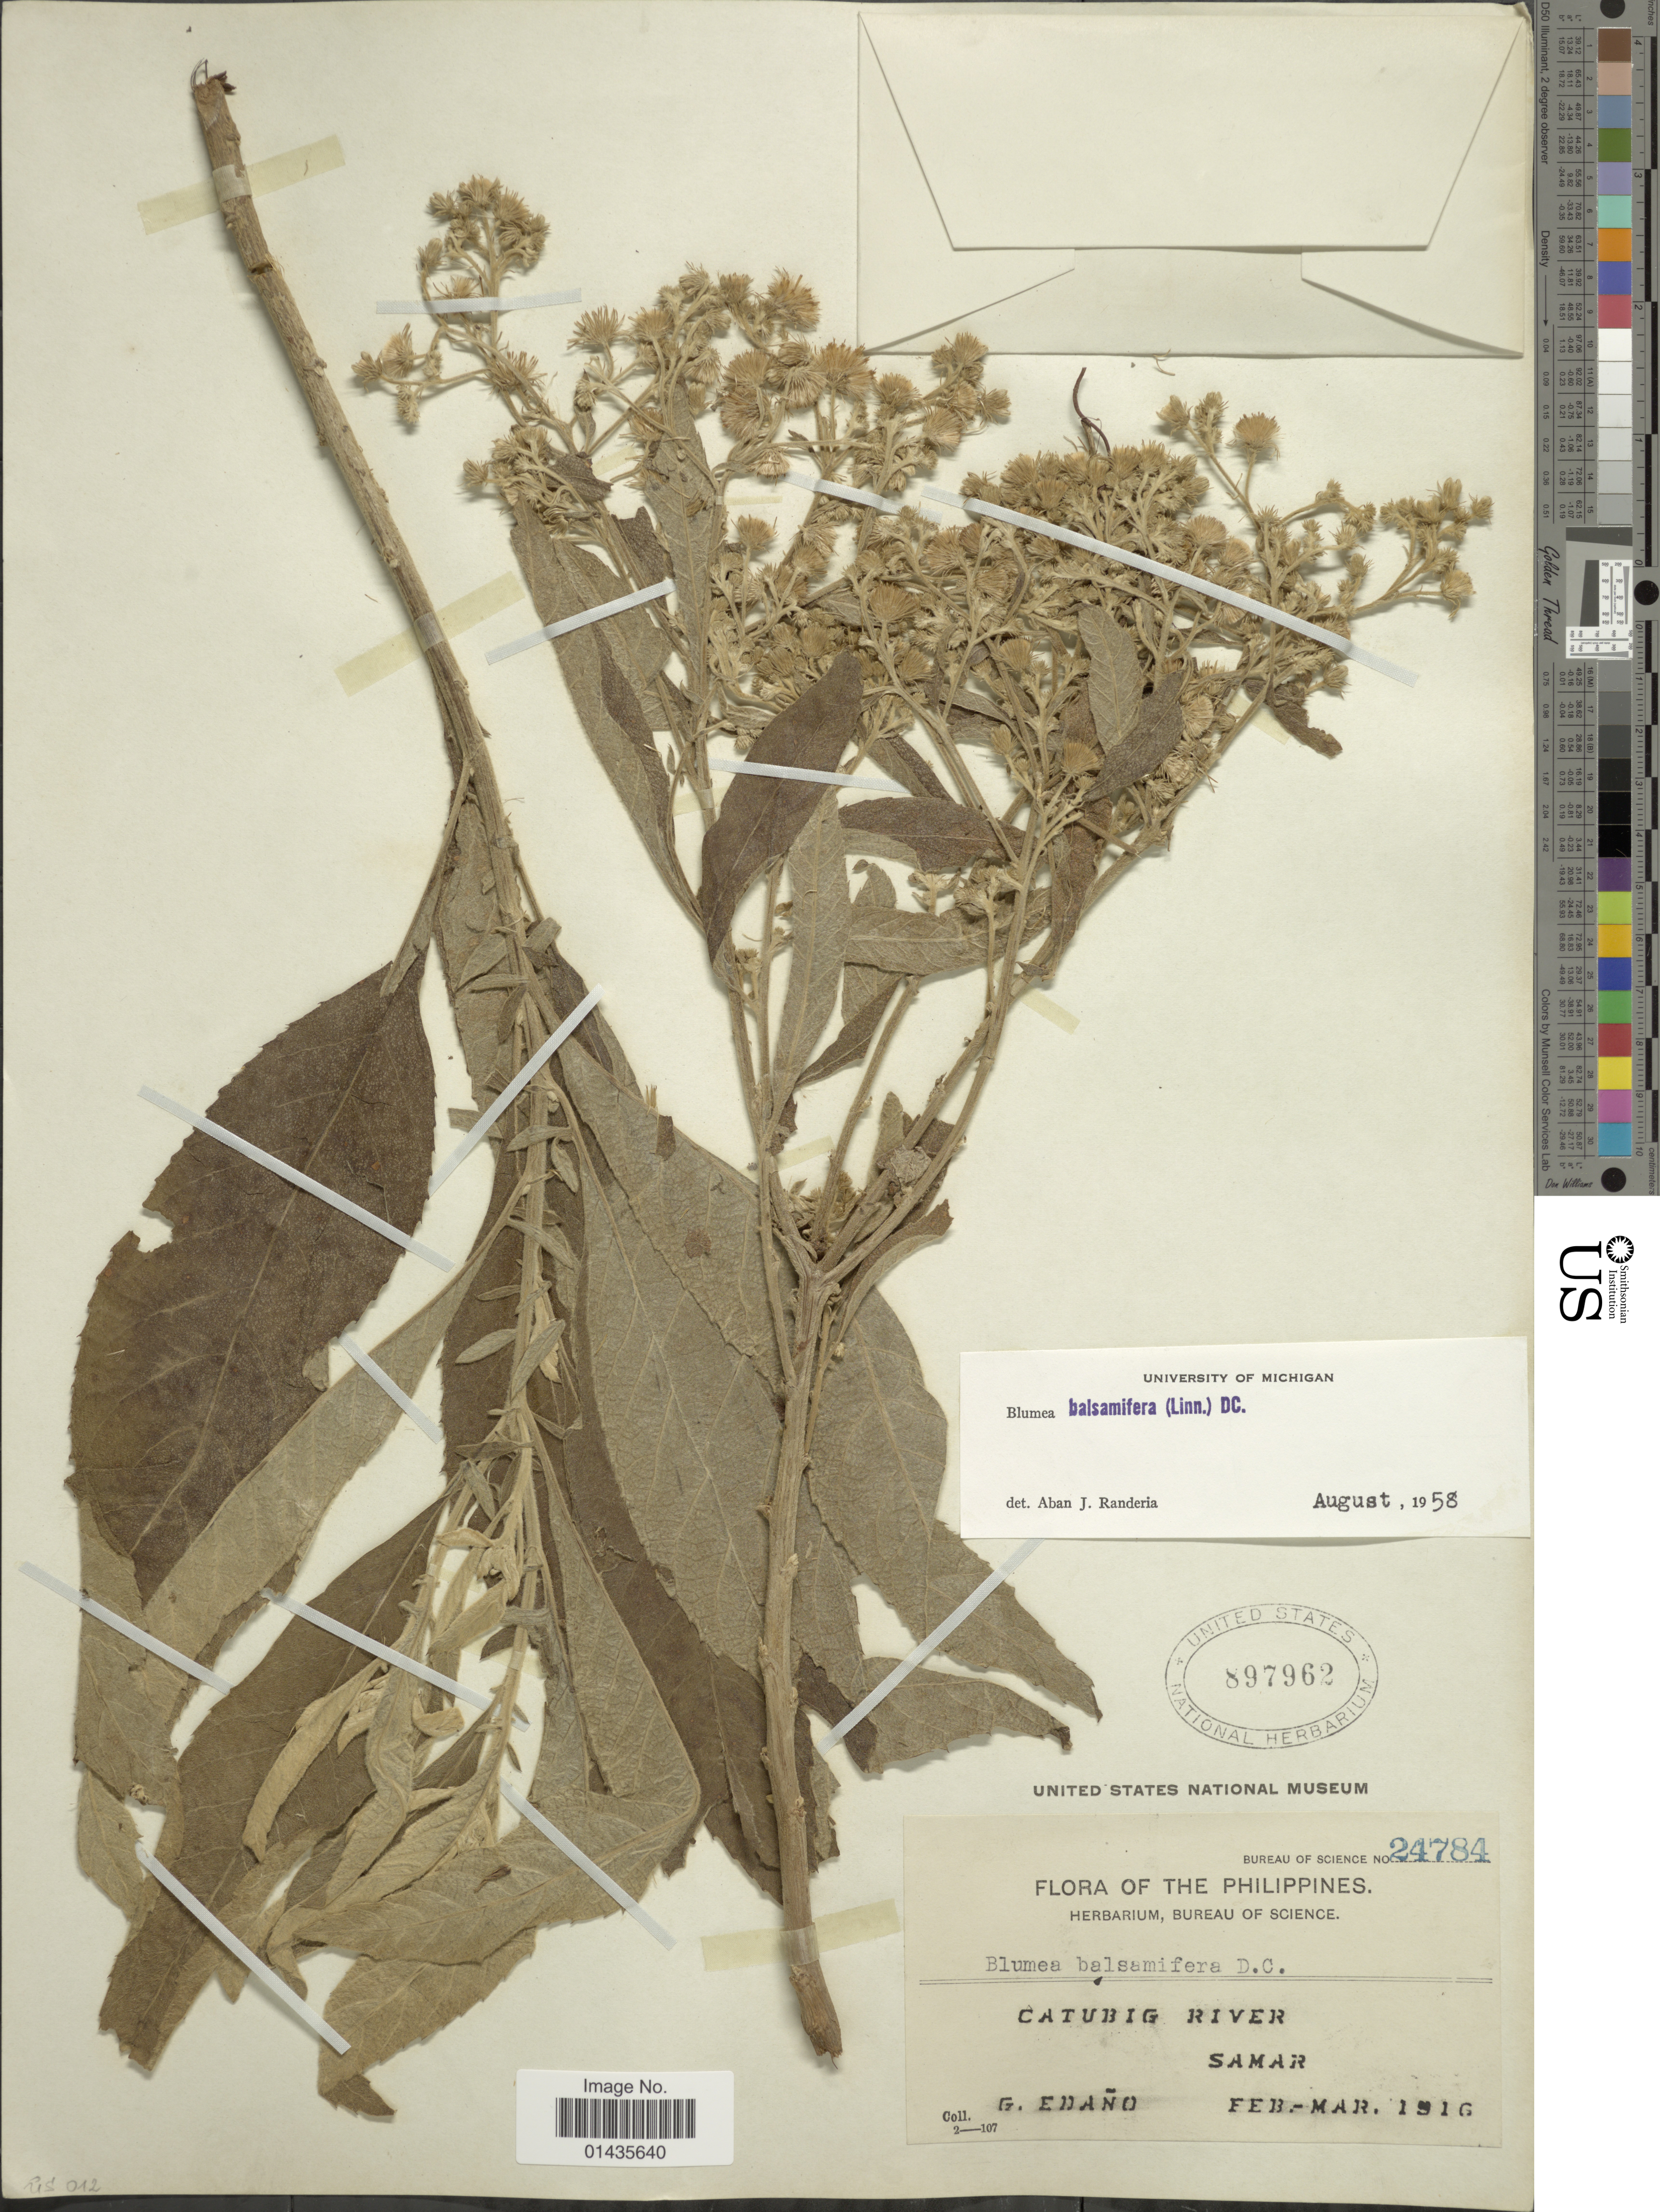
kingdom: Plantae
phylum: Tracheophyta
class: Magnoliopsida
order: Asterales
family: Asteraceae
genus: Blumea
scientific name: Blumea balsamifera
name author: (L.) DC.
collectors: G. Edaño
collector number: Bureau of Science 24784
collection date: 1916-02/1916-03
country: Philippines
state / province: Eastern Visayas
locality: Catubig River, Samar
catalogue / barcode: US 897962